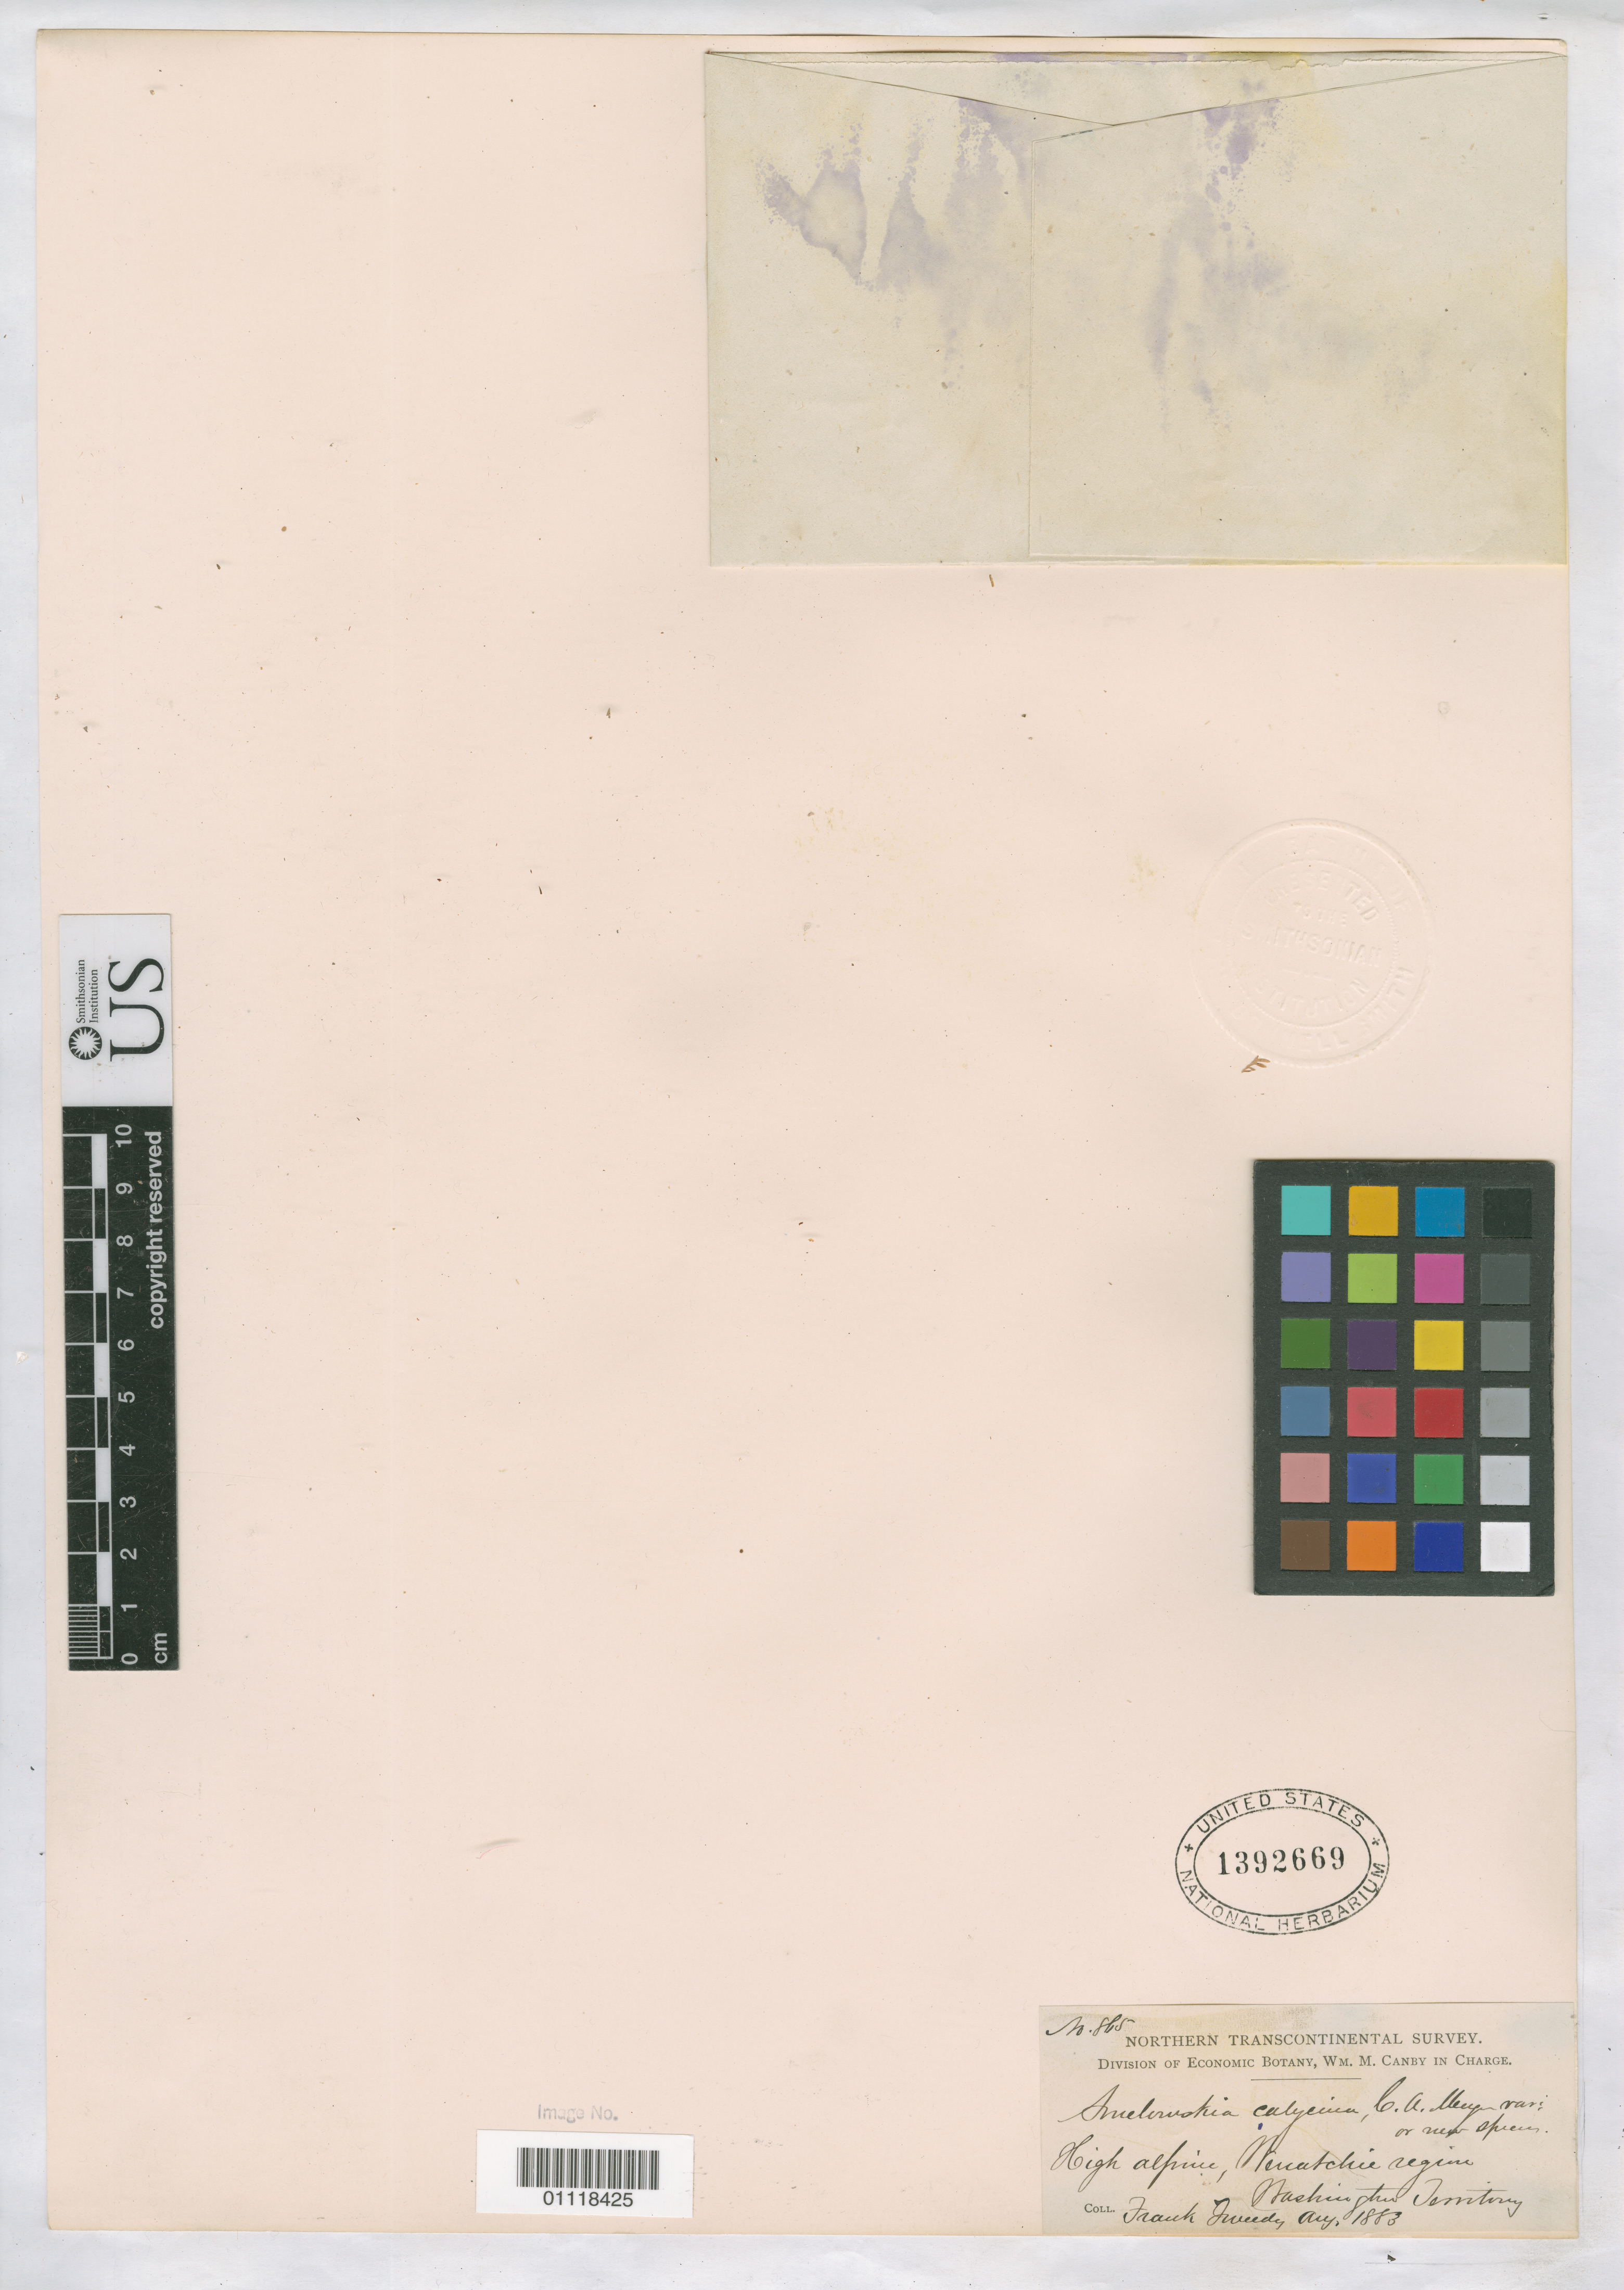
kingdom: Plantae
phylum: Tracheophyta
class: Magnoliopsida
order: Brassicales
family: Brassicaceae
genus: Smelowskia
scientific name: Smelowskia calycina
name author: (Stephan) C.A. Mey.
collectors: F. Tweedy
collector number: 865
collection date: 1883-08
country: United States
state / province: Washington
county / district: Chelan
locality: High alpine, Wenatchee region, Washington Territory.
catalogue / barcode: US 1392669